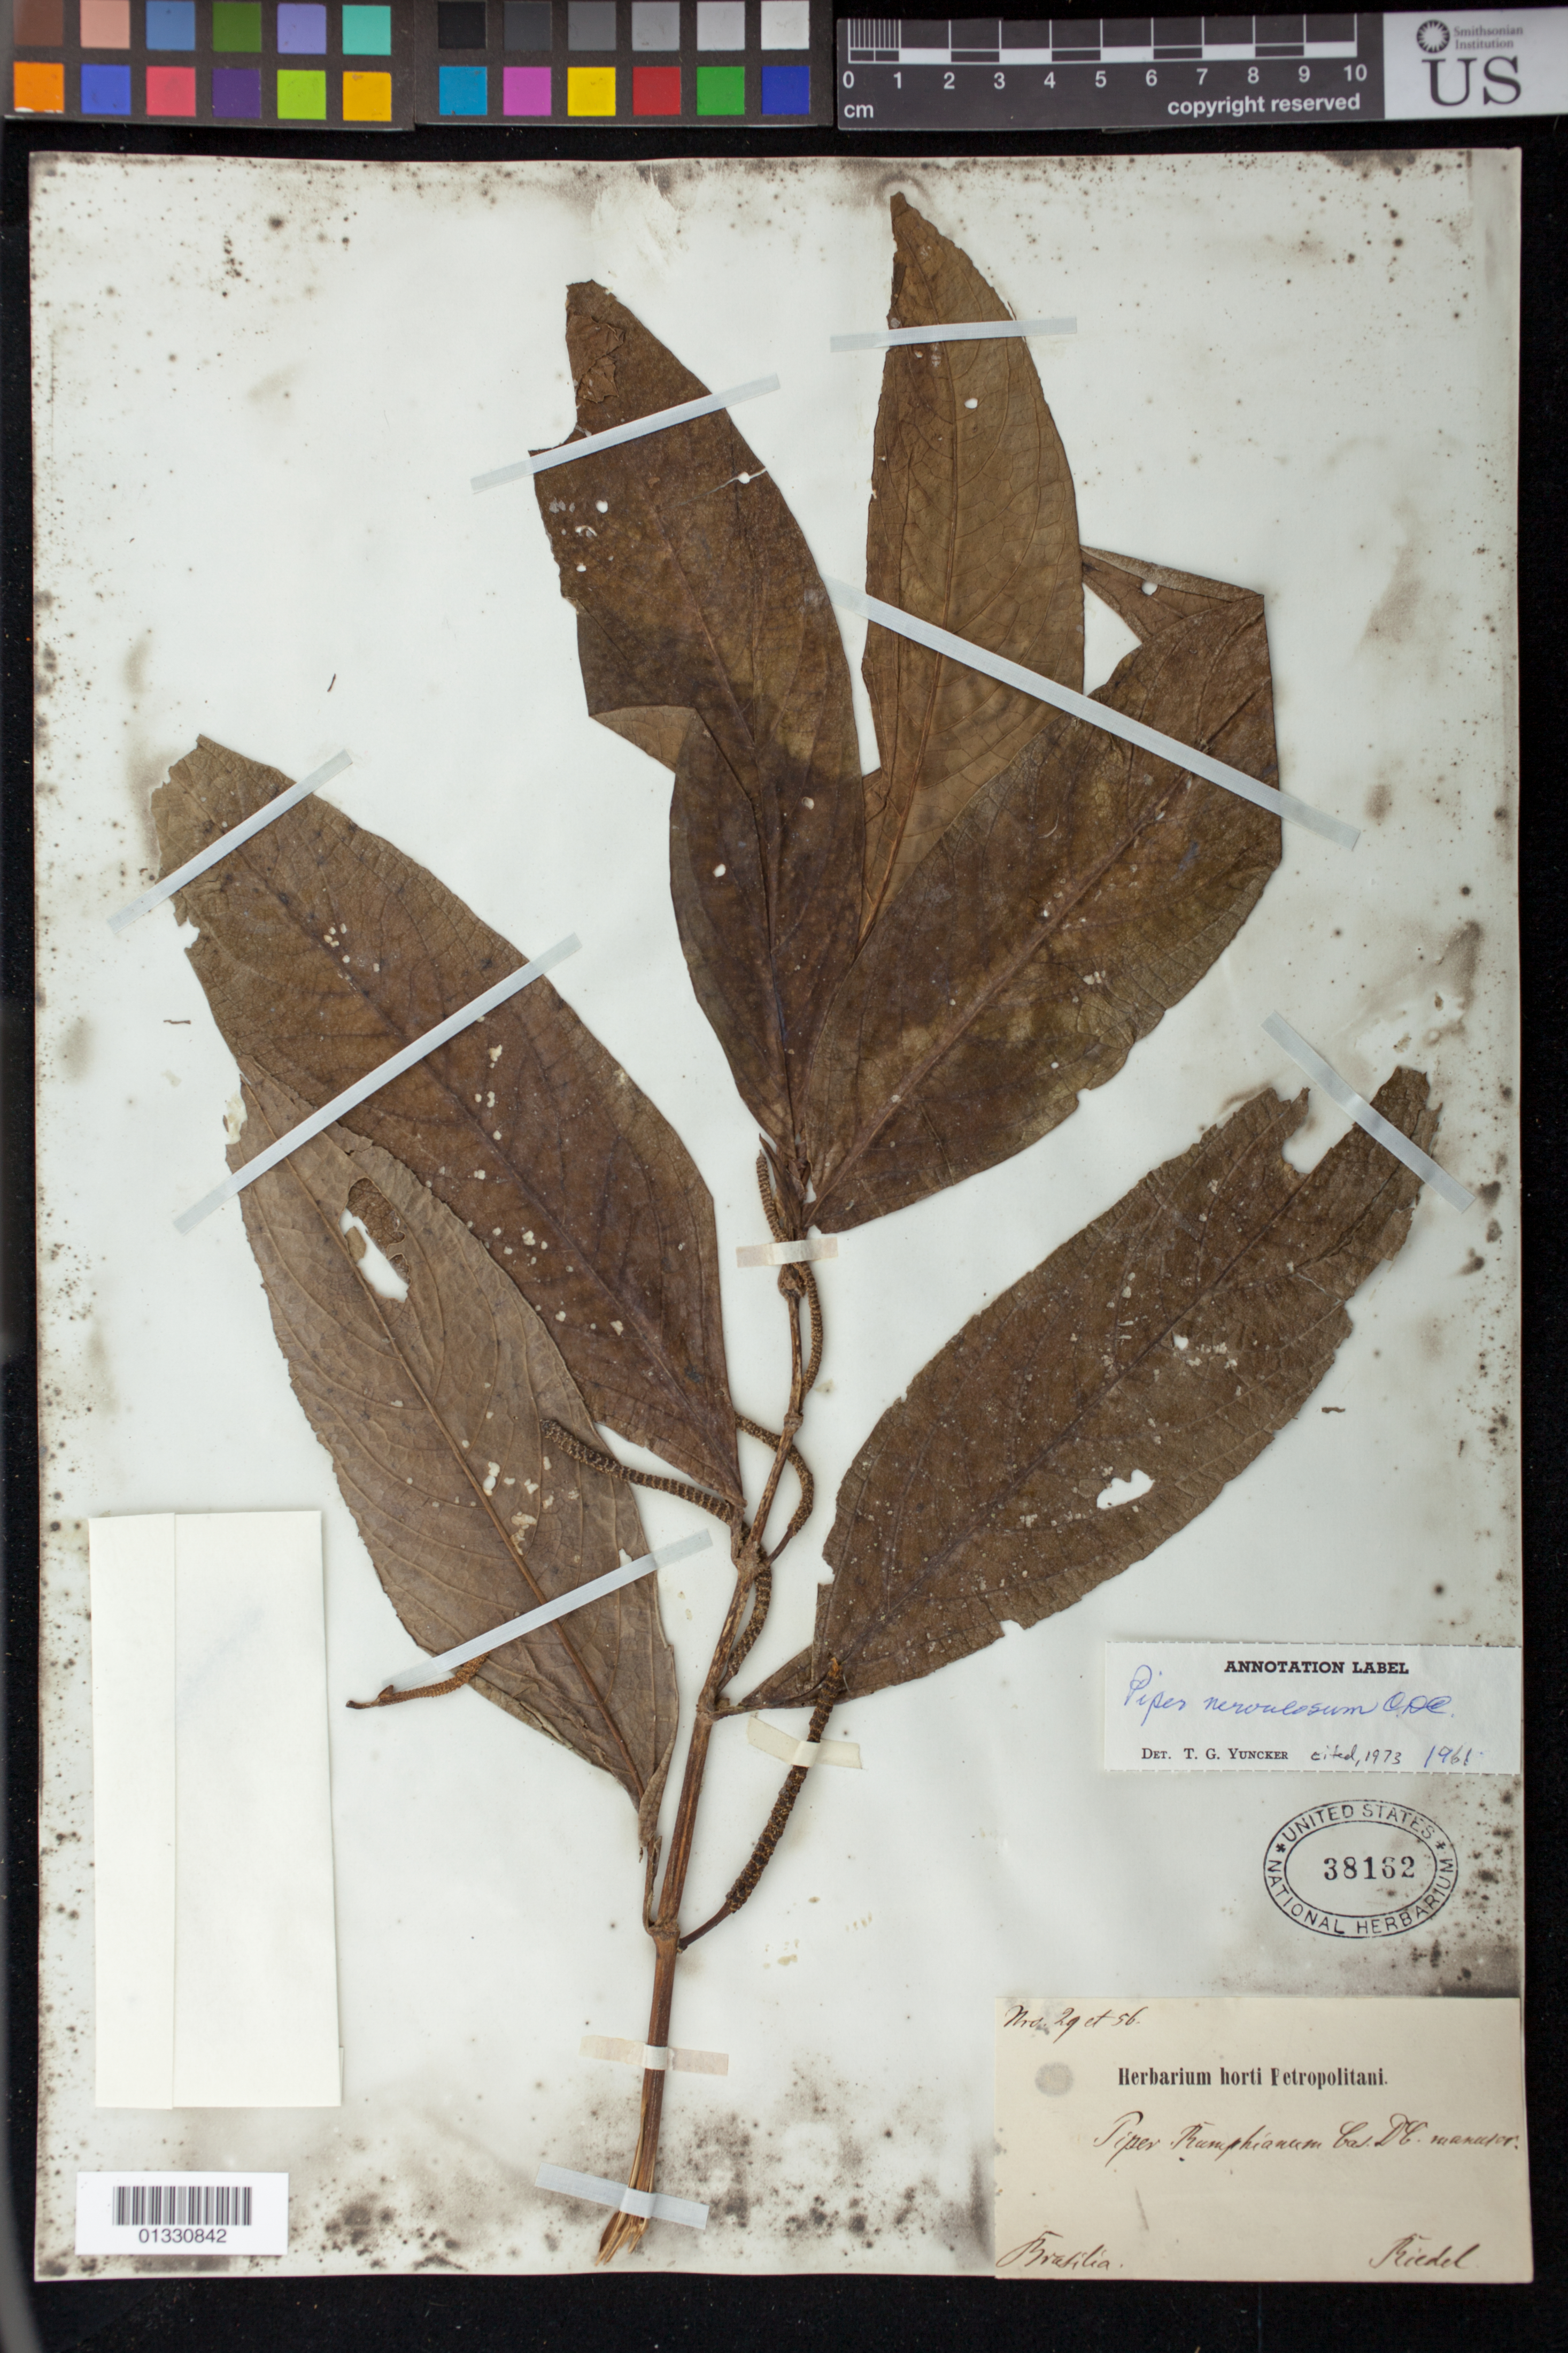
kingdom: Plantae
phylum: Tracheophyta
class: Magnoliopsida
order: Piperales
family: Piperaceae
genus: Piper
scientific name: Piper nervulosum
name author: C. DC.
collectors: L. Riedel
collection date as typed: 29 Nov 1856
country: Brazil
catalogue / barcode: US 38162